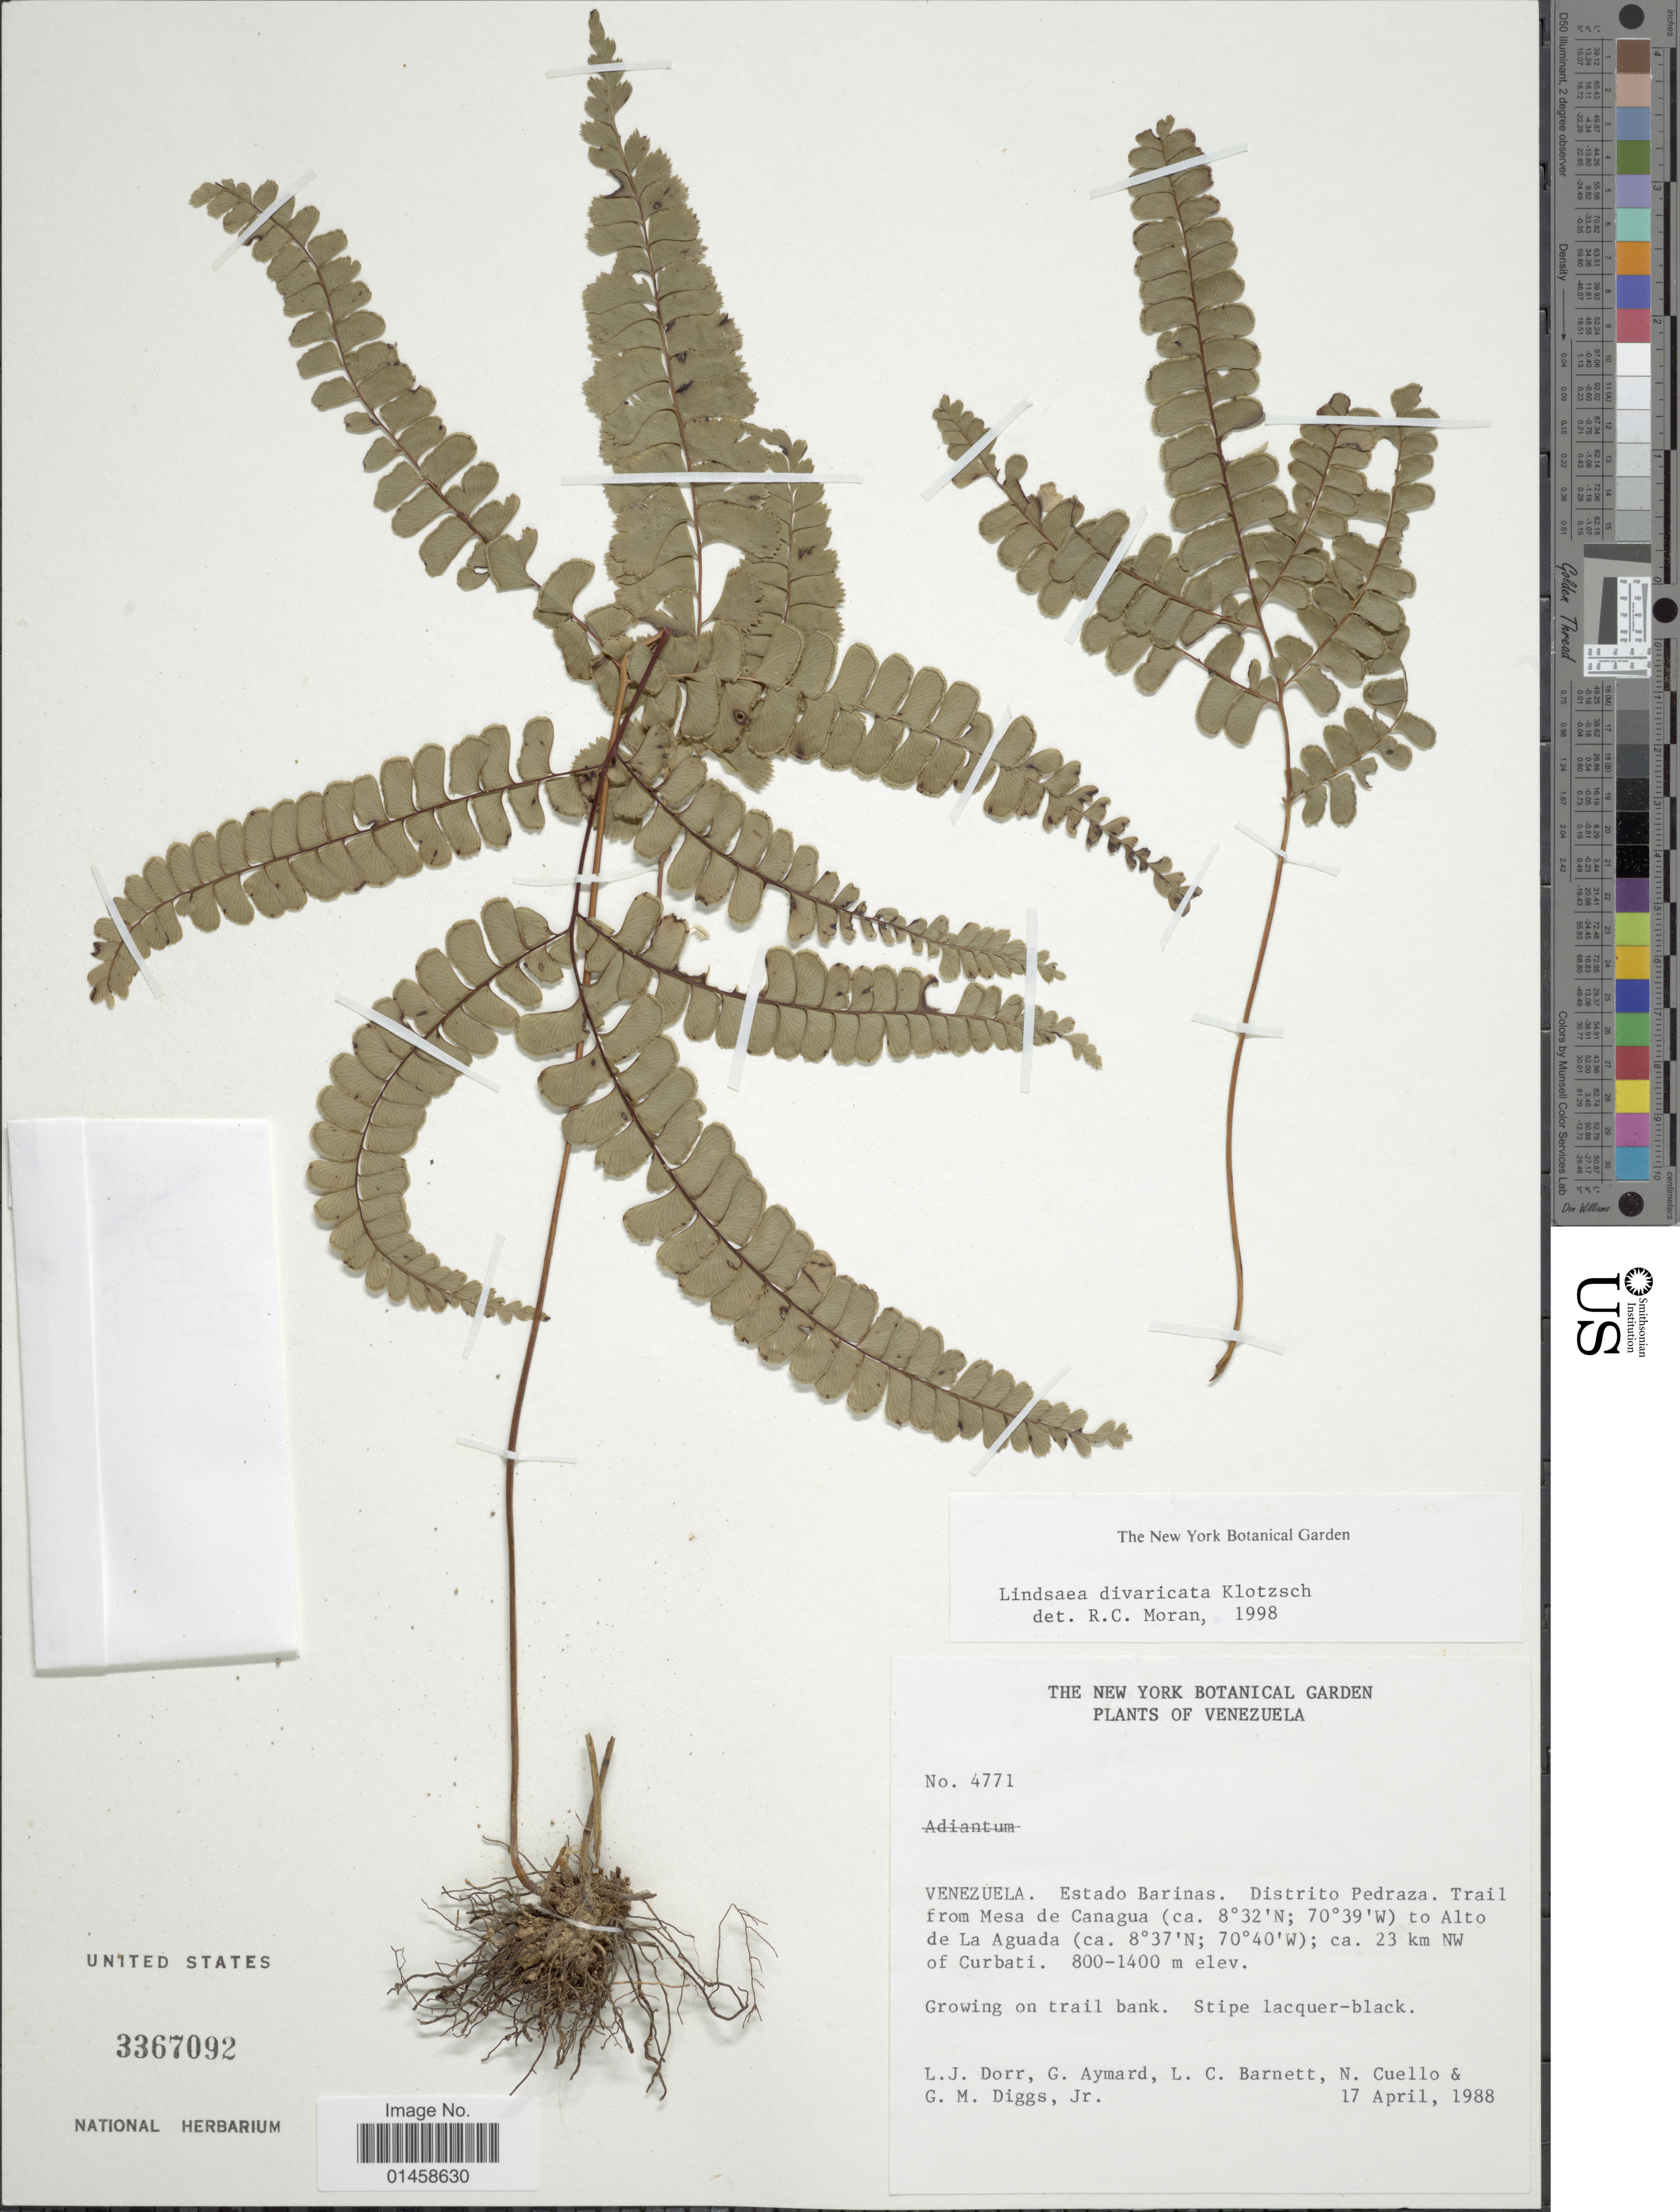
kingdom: Plantae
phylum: Tracheophyta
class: Polypodiopsida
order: Polypodiales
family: Lindsaeaceae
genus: Lindsaea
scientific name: Lindsaea divaricata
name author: Klotzsch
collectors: L. J. Dorr, G. A. Aymard, L. C. Barnett, N. L. Cuello & G. Diggs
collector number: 4771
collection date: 1988-04-17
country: Venezuela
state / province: Barinas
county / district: Pedraza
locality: Trail from Mesa de Canagua to Alto de La Aguada; ca. 23 km NW of Curbati.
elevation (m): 800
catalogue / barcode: US 3367092